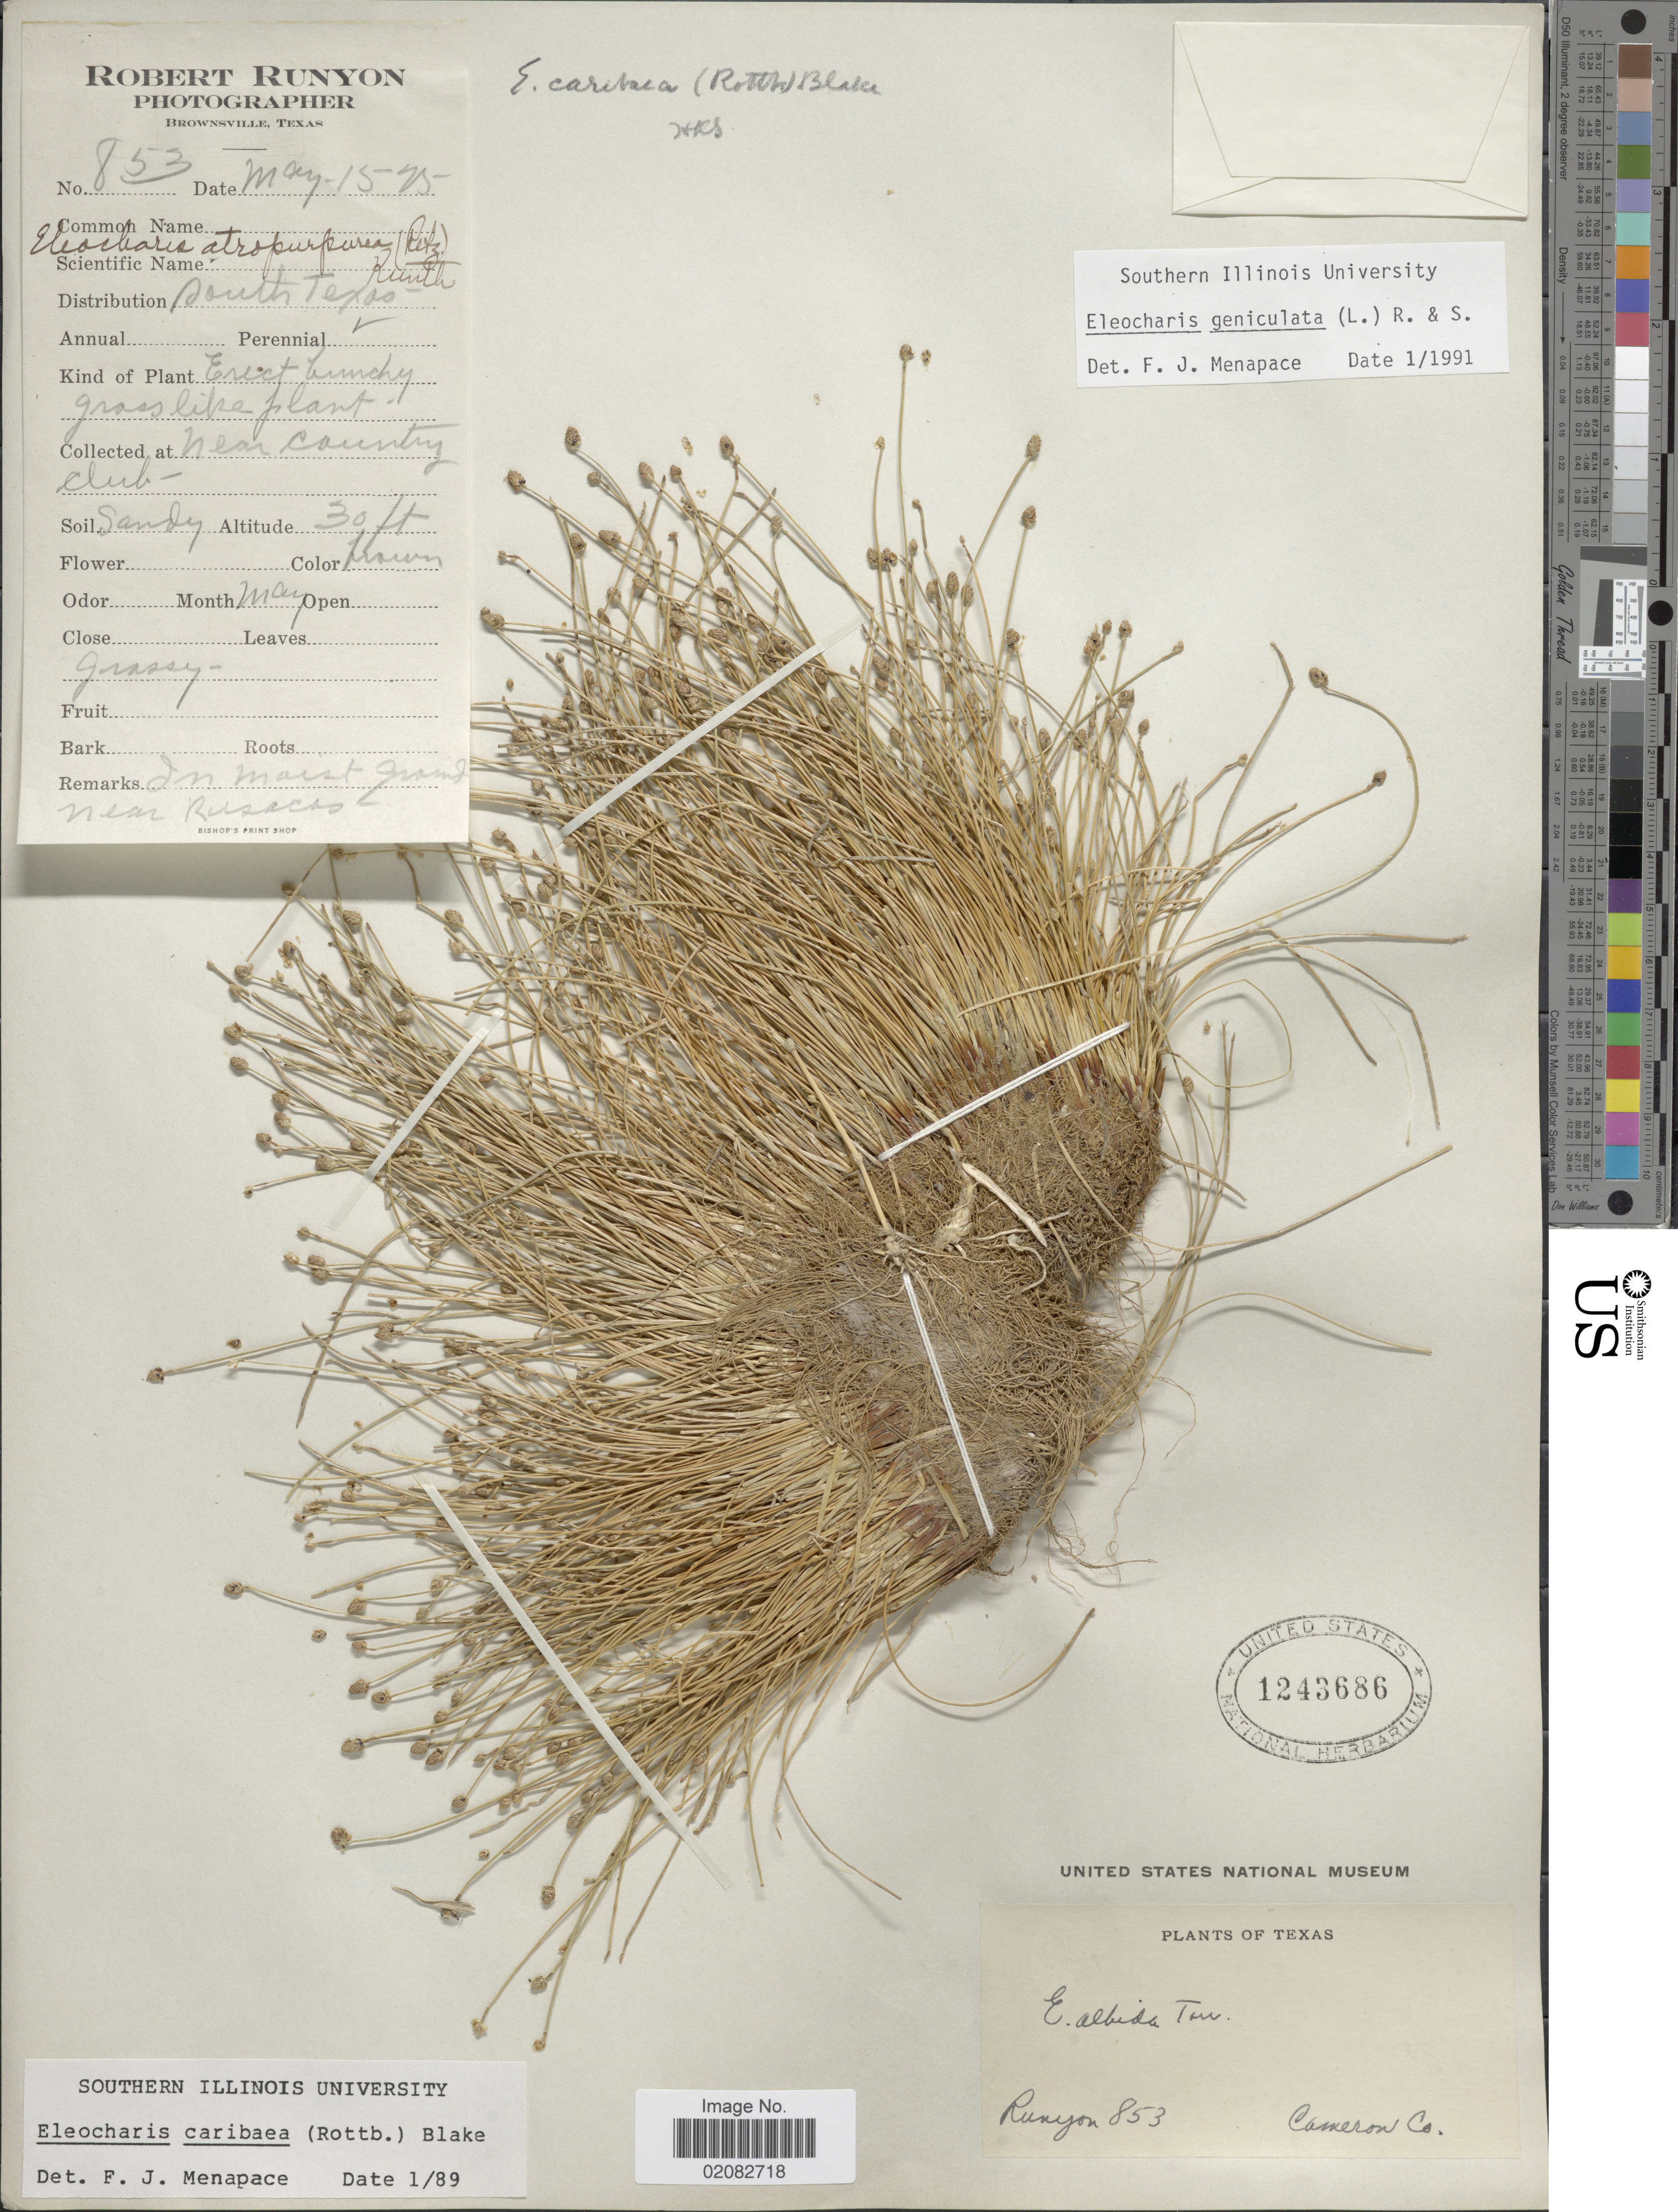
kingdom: Plantae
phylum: Tracheophyta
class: Liliopsida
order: Poales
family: Cyperaceae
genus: Eleocharis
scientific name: Eleocharis geniculata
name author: (L.) Roem. & Schult.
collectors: -. Runyon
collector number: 853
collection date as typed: Transcribed d/m/y: 15/5/95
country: United States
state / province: Texas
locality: Cameron Co., near County Club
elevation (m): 9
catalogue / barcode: US 1243686